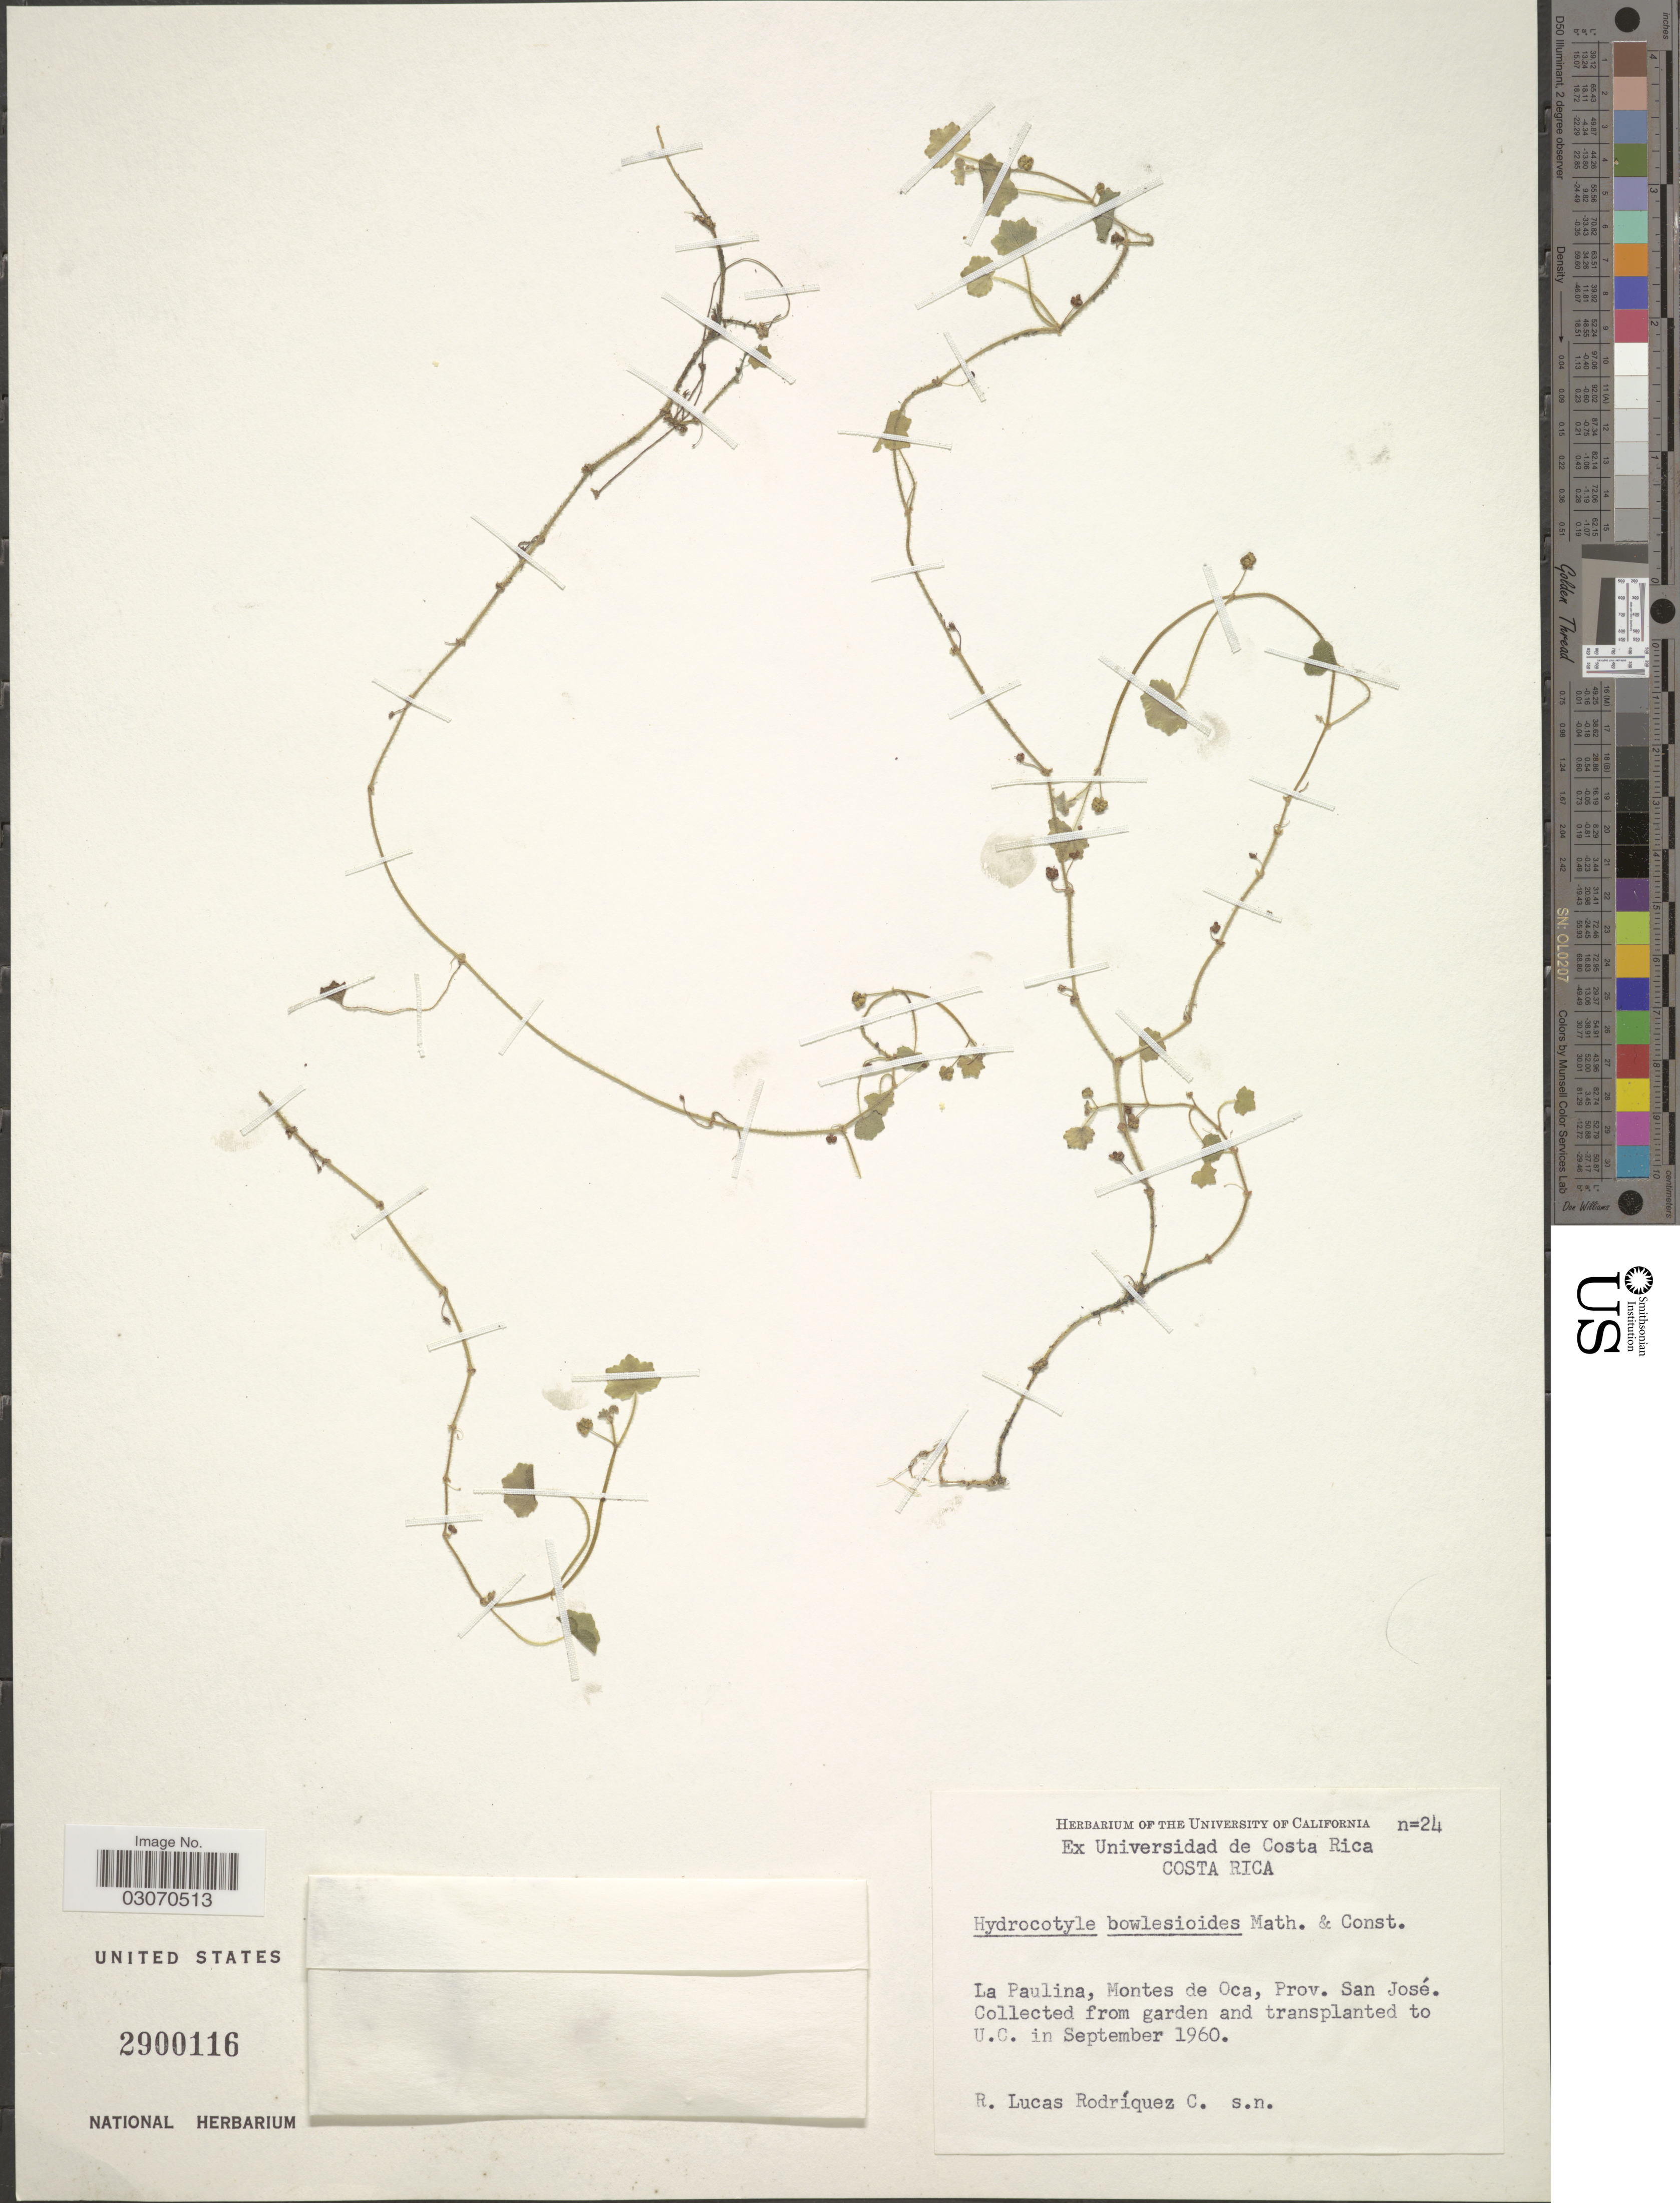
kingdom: Plantae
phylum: Tracheophyta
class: Magnoliopsida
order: Apiales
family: Araliaceae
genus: Hydrocotyle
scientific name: Hydrocotyle bowlesioides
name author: Mathias & Constance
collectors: R. Rodríguez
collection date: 1960-09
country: Costa Rica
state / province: San José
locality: La Paulina, Montes de Oca.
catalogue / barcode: US 2900116